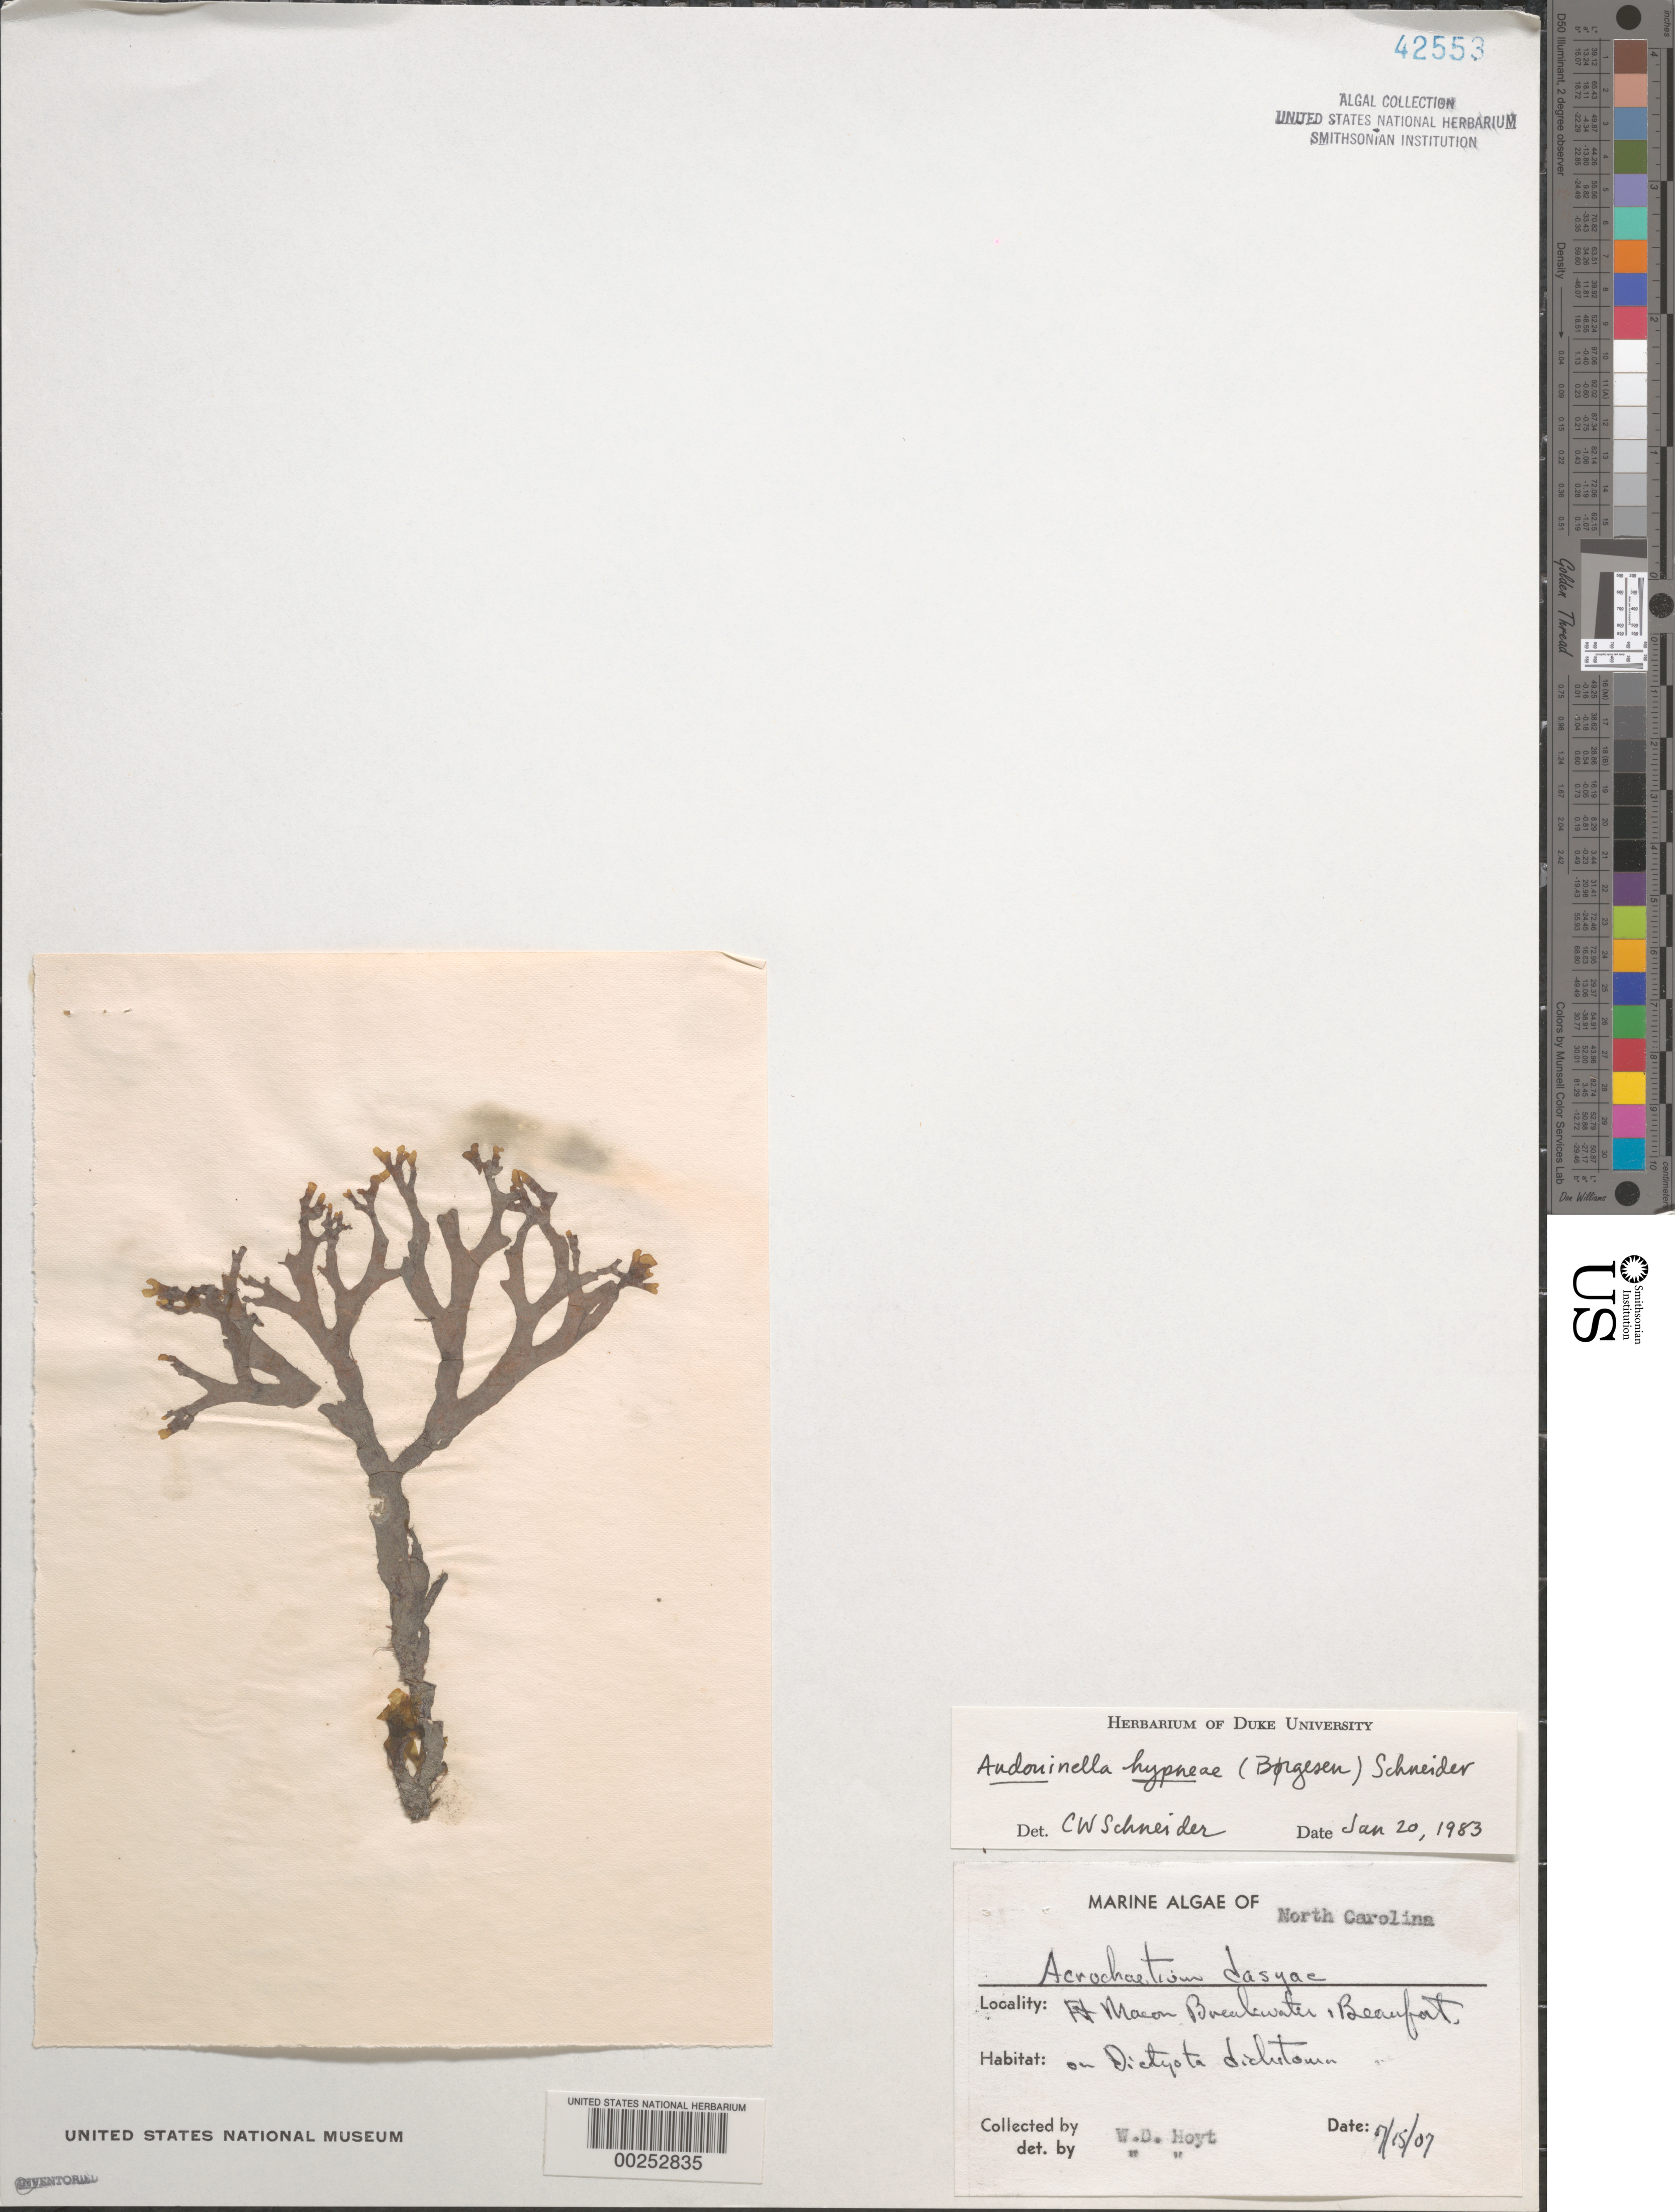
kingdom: Plantae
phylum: Rhodophyta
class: Florideophyceae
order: Colaconematales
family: Colaconemataceae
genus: Colaconema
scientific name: Colaconema hypneae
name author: (Børgesen) A.A.Santos & C.W.N.Moura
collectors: W. D. Hoyt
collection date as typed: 15 Jul 1907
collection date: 1907-07-15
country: United States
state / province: North Carolina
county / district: Carteret County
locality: Beaufort, Fort Macon breakwater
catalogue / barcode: US 42553